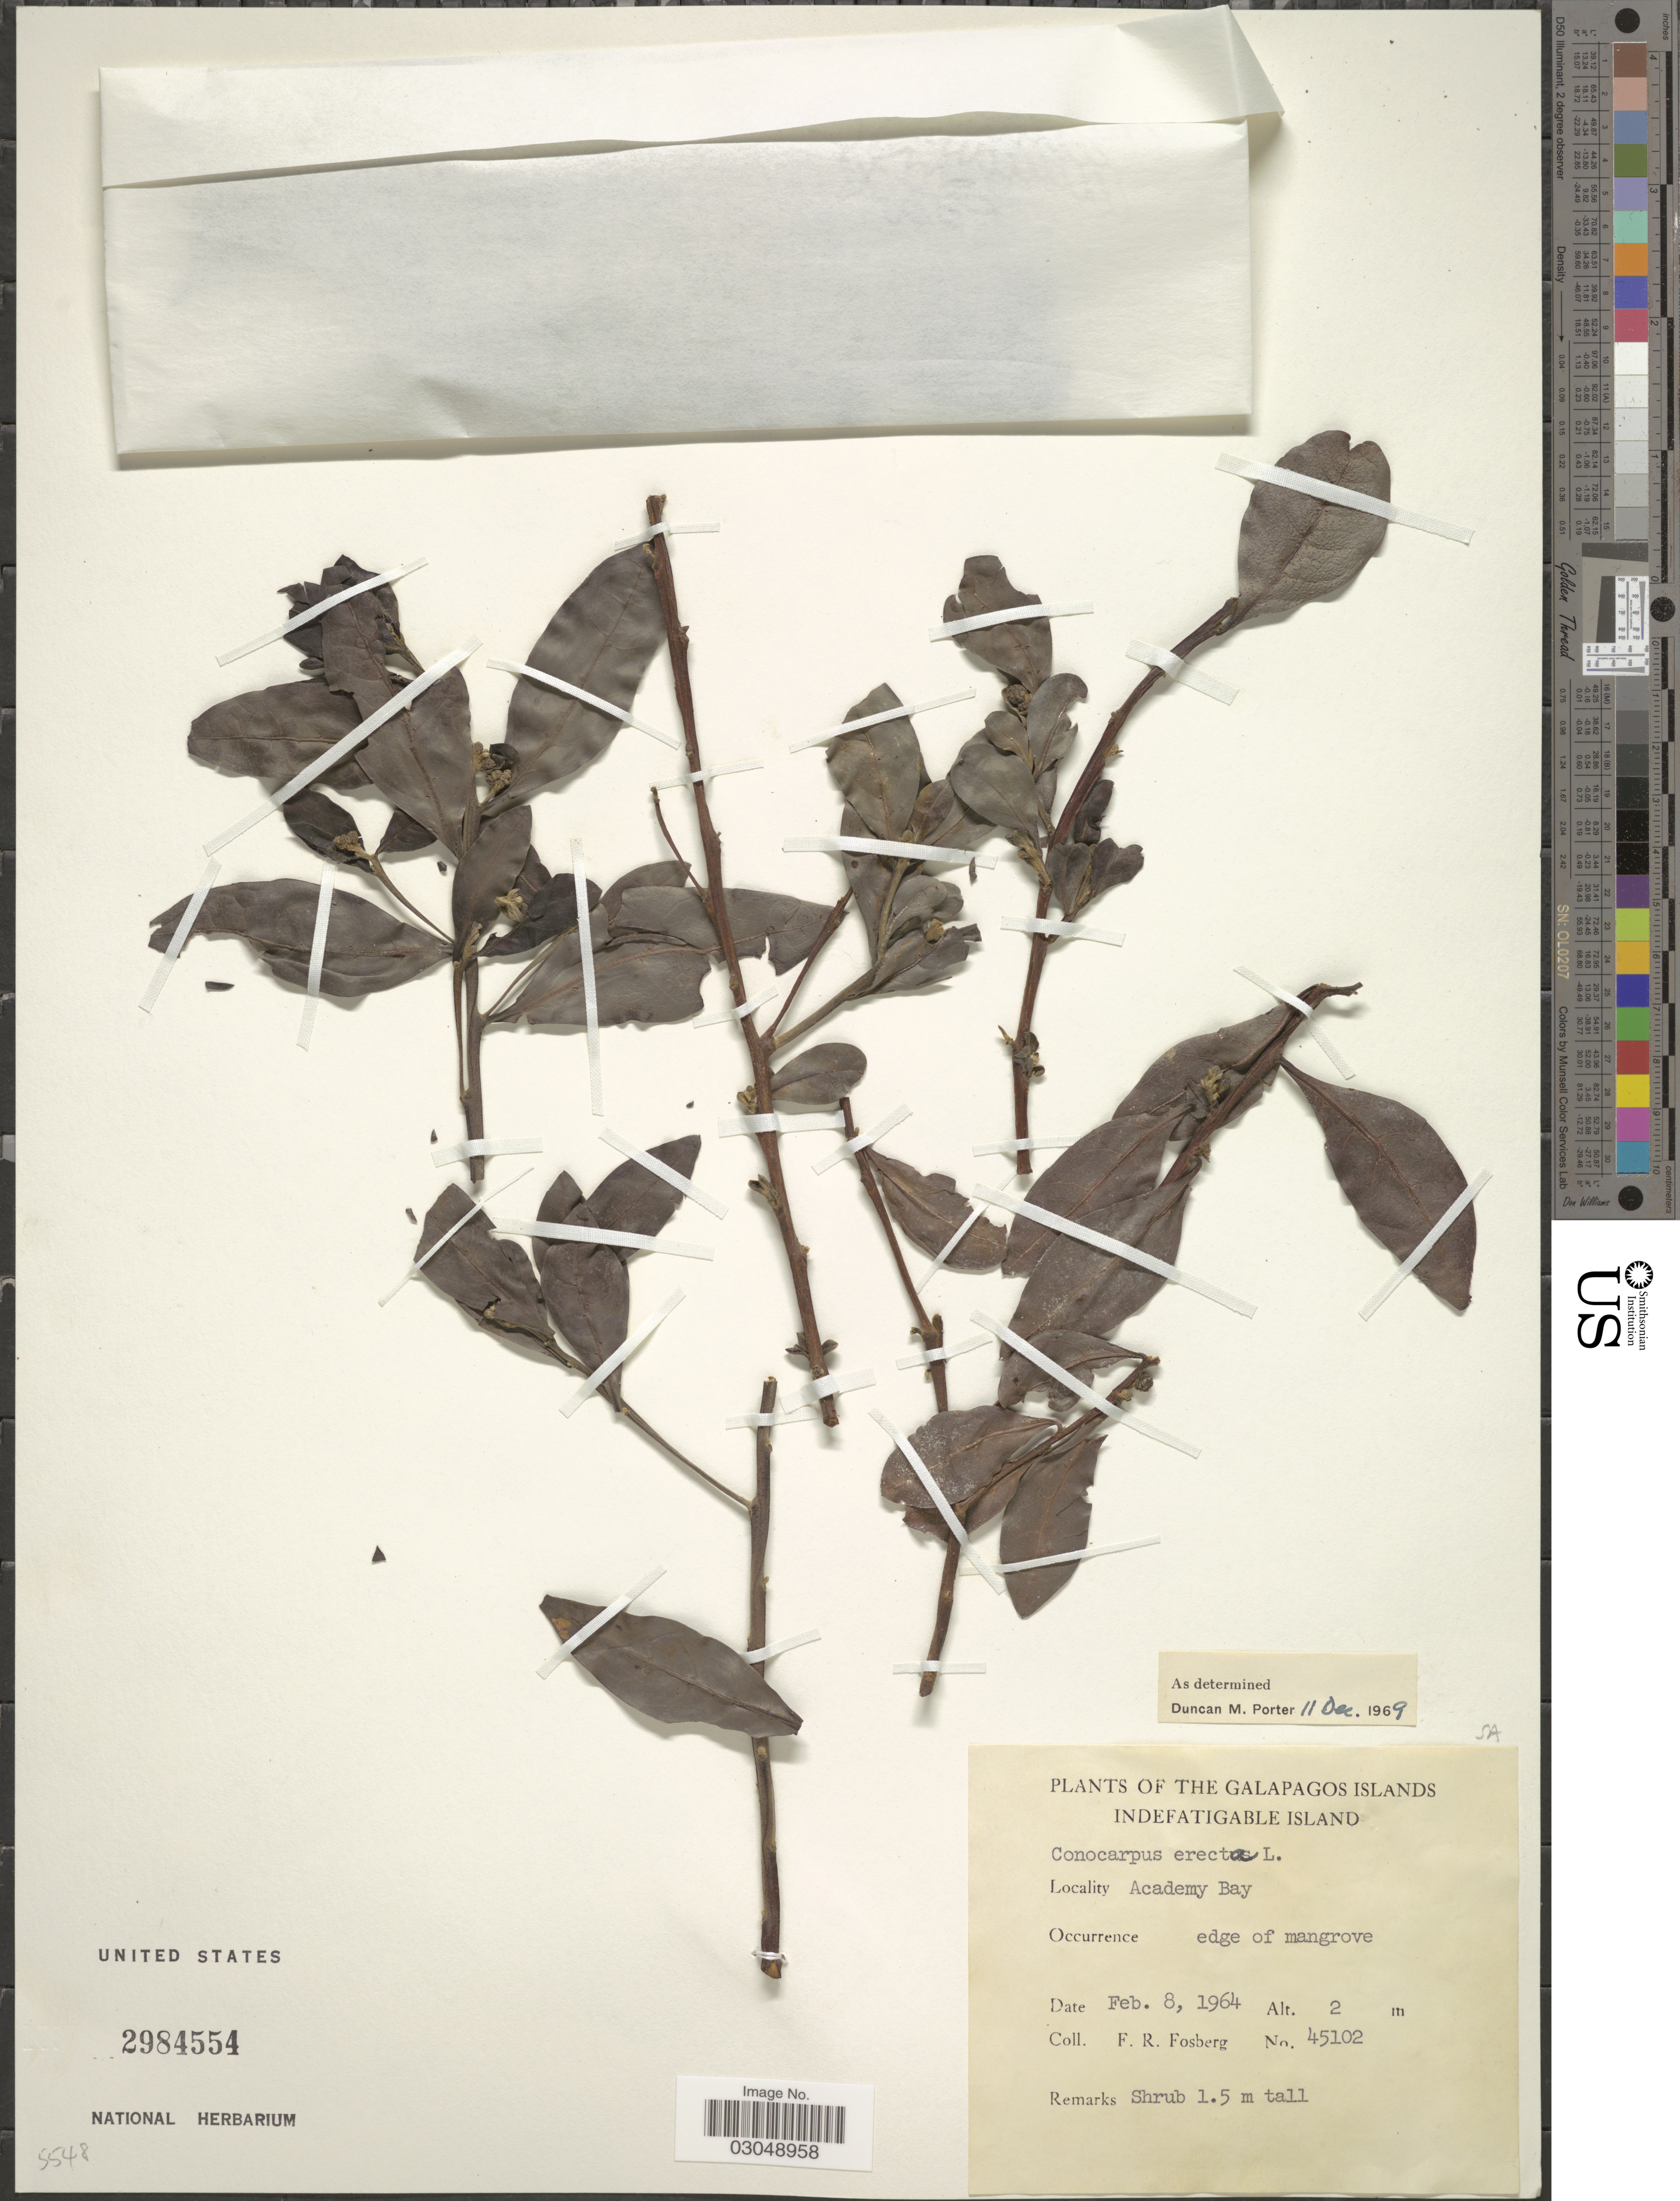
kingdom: Plantae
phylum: Tracheophyta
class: Magnoliopsida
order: Myrtales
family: Combretaceae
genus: Conocarpus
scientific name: Conocarpus erectus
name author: L.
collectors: F. R. Fosberg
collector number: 45102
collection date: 1964-02-08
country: Ecuador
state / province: Colón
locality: The Galapagos Islands. Indefatigable Island. Academy Bay.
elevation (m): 2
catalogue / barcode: US 2984554